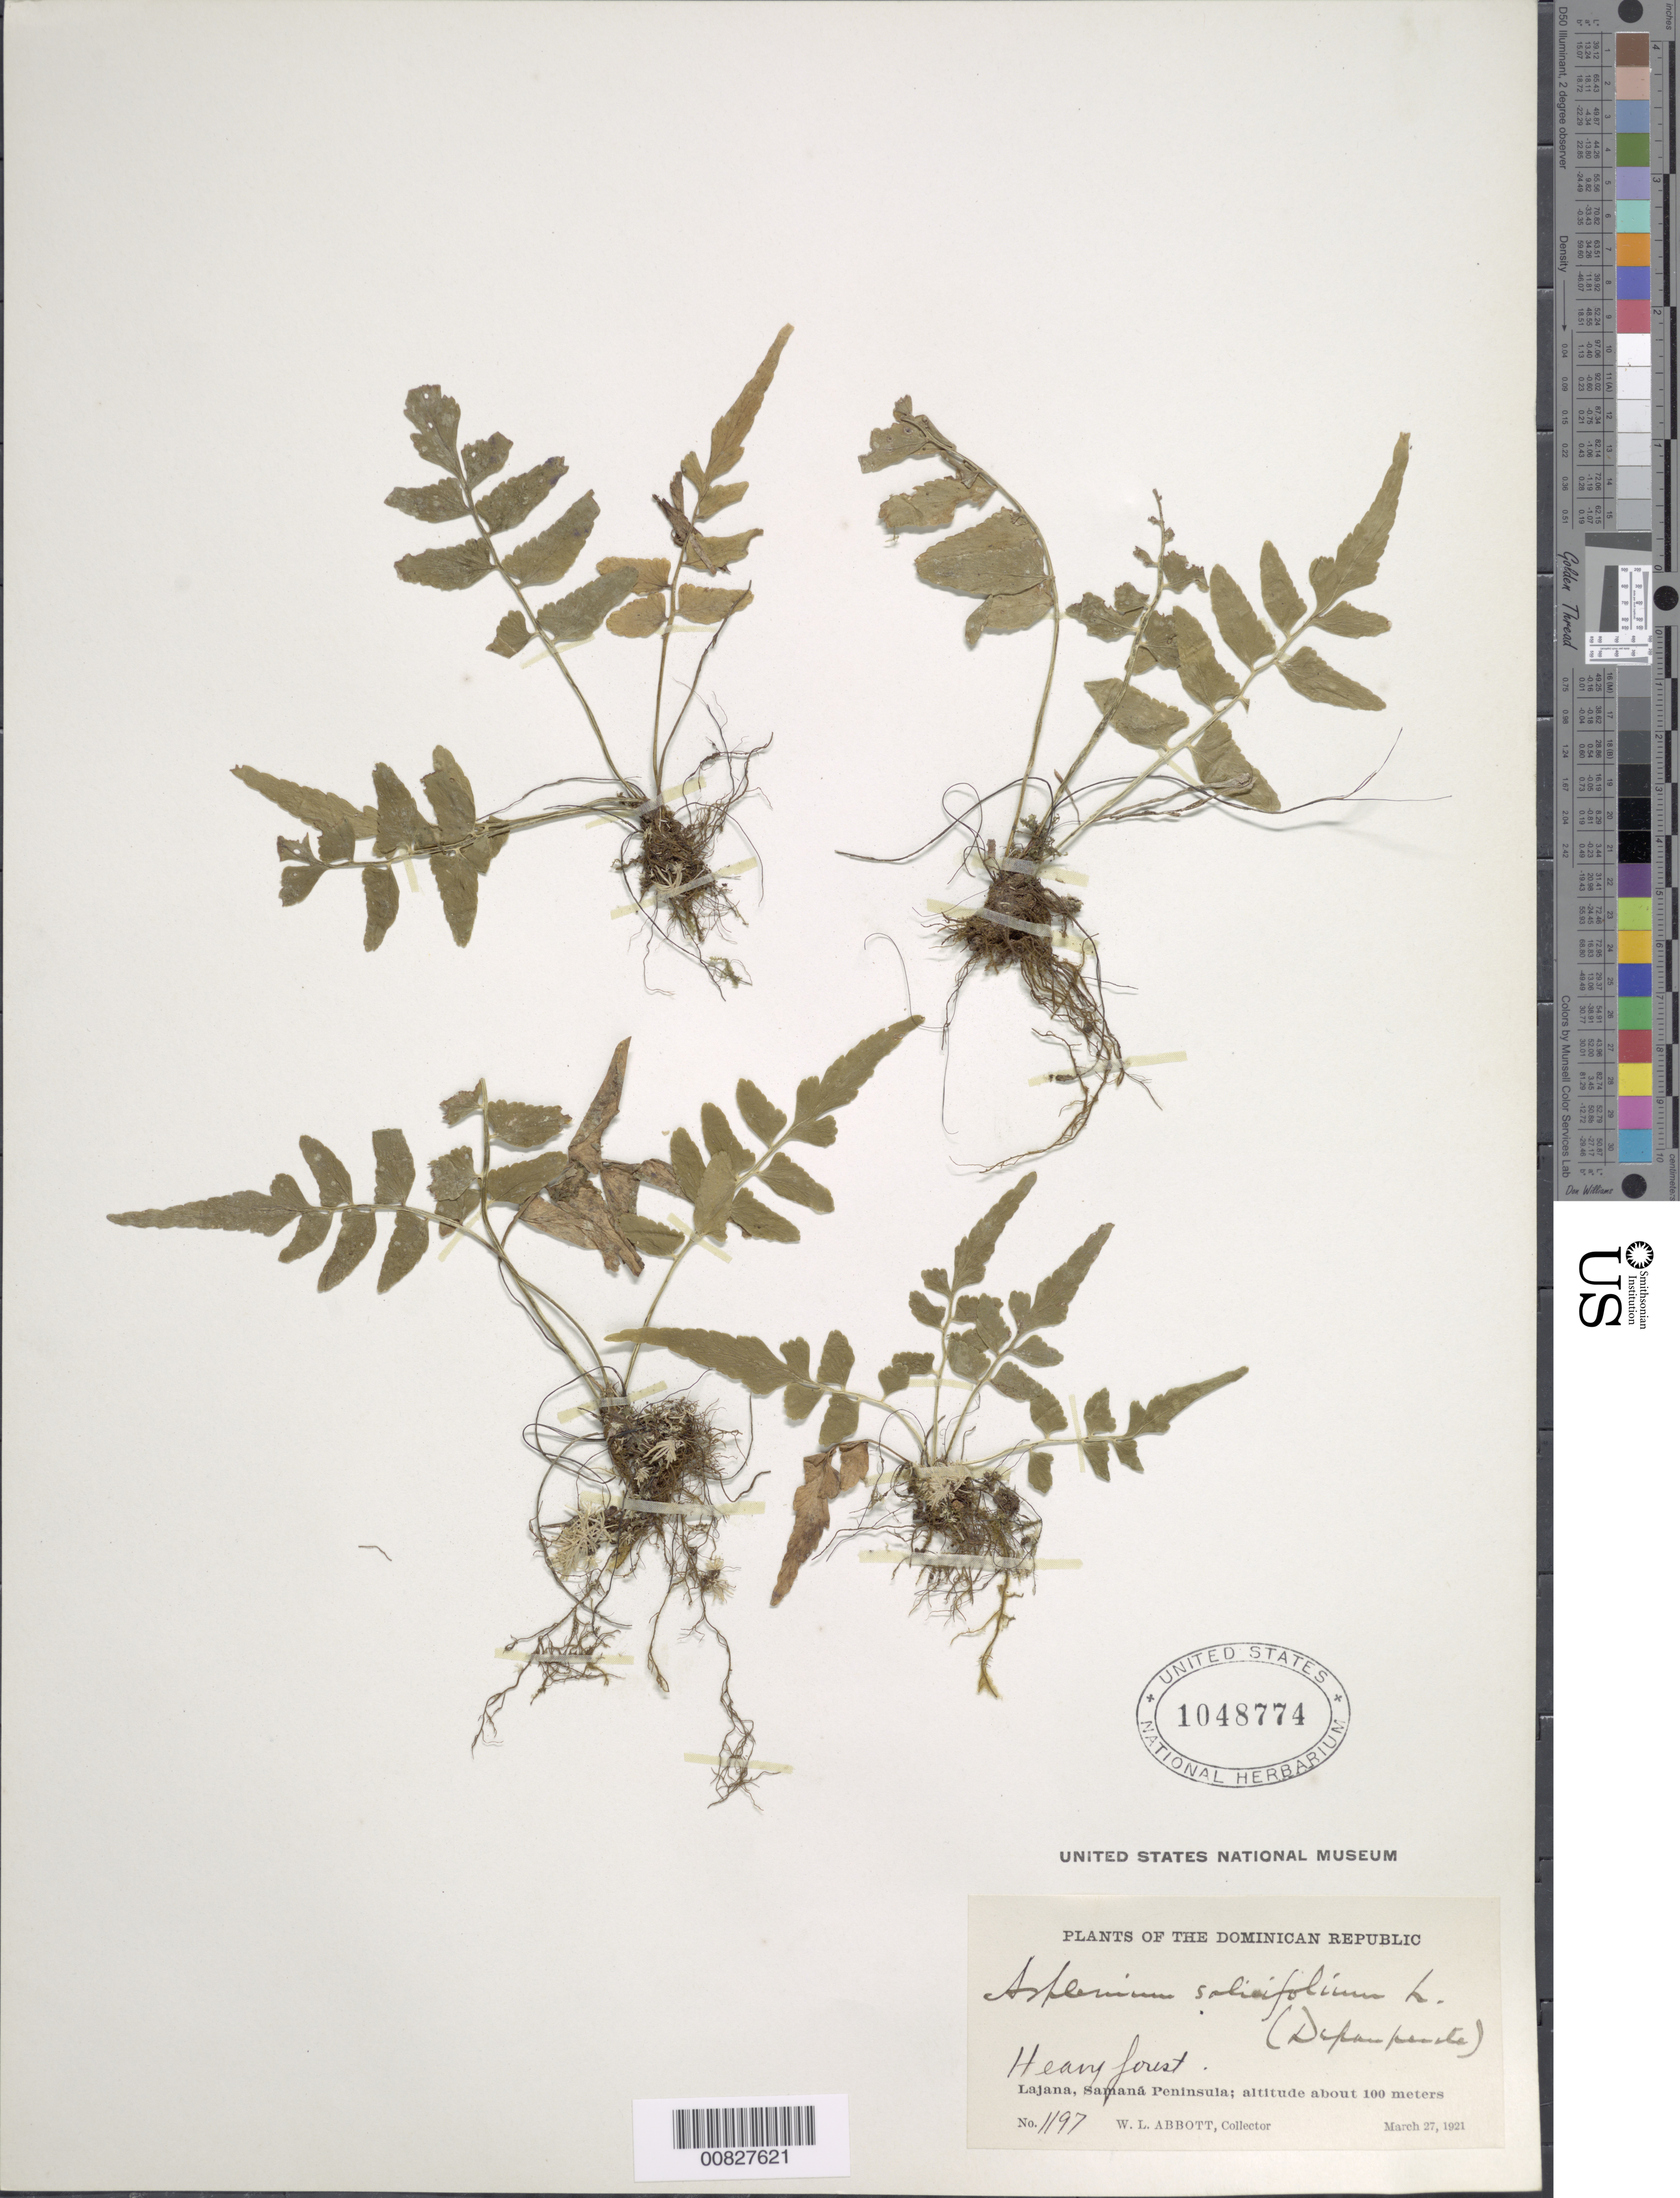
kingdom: Plantae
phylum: Tracheophyta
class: Polypodiopsida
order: Polypodiales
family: Aspleniaceae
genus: Asplenium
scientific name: Asplenium salicifolium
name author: L.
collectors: W. L. Abbott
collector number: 1197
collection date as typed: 27 Mar 1921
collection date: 1921-03-27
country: Dominican Republic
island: Hispaniola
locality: Lajana, Samaná Penincula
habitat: Heavy forest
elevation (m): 100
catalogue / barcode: US 1048774